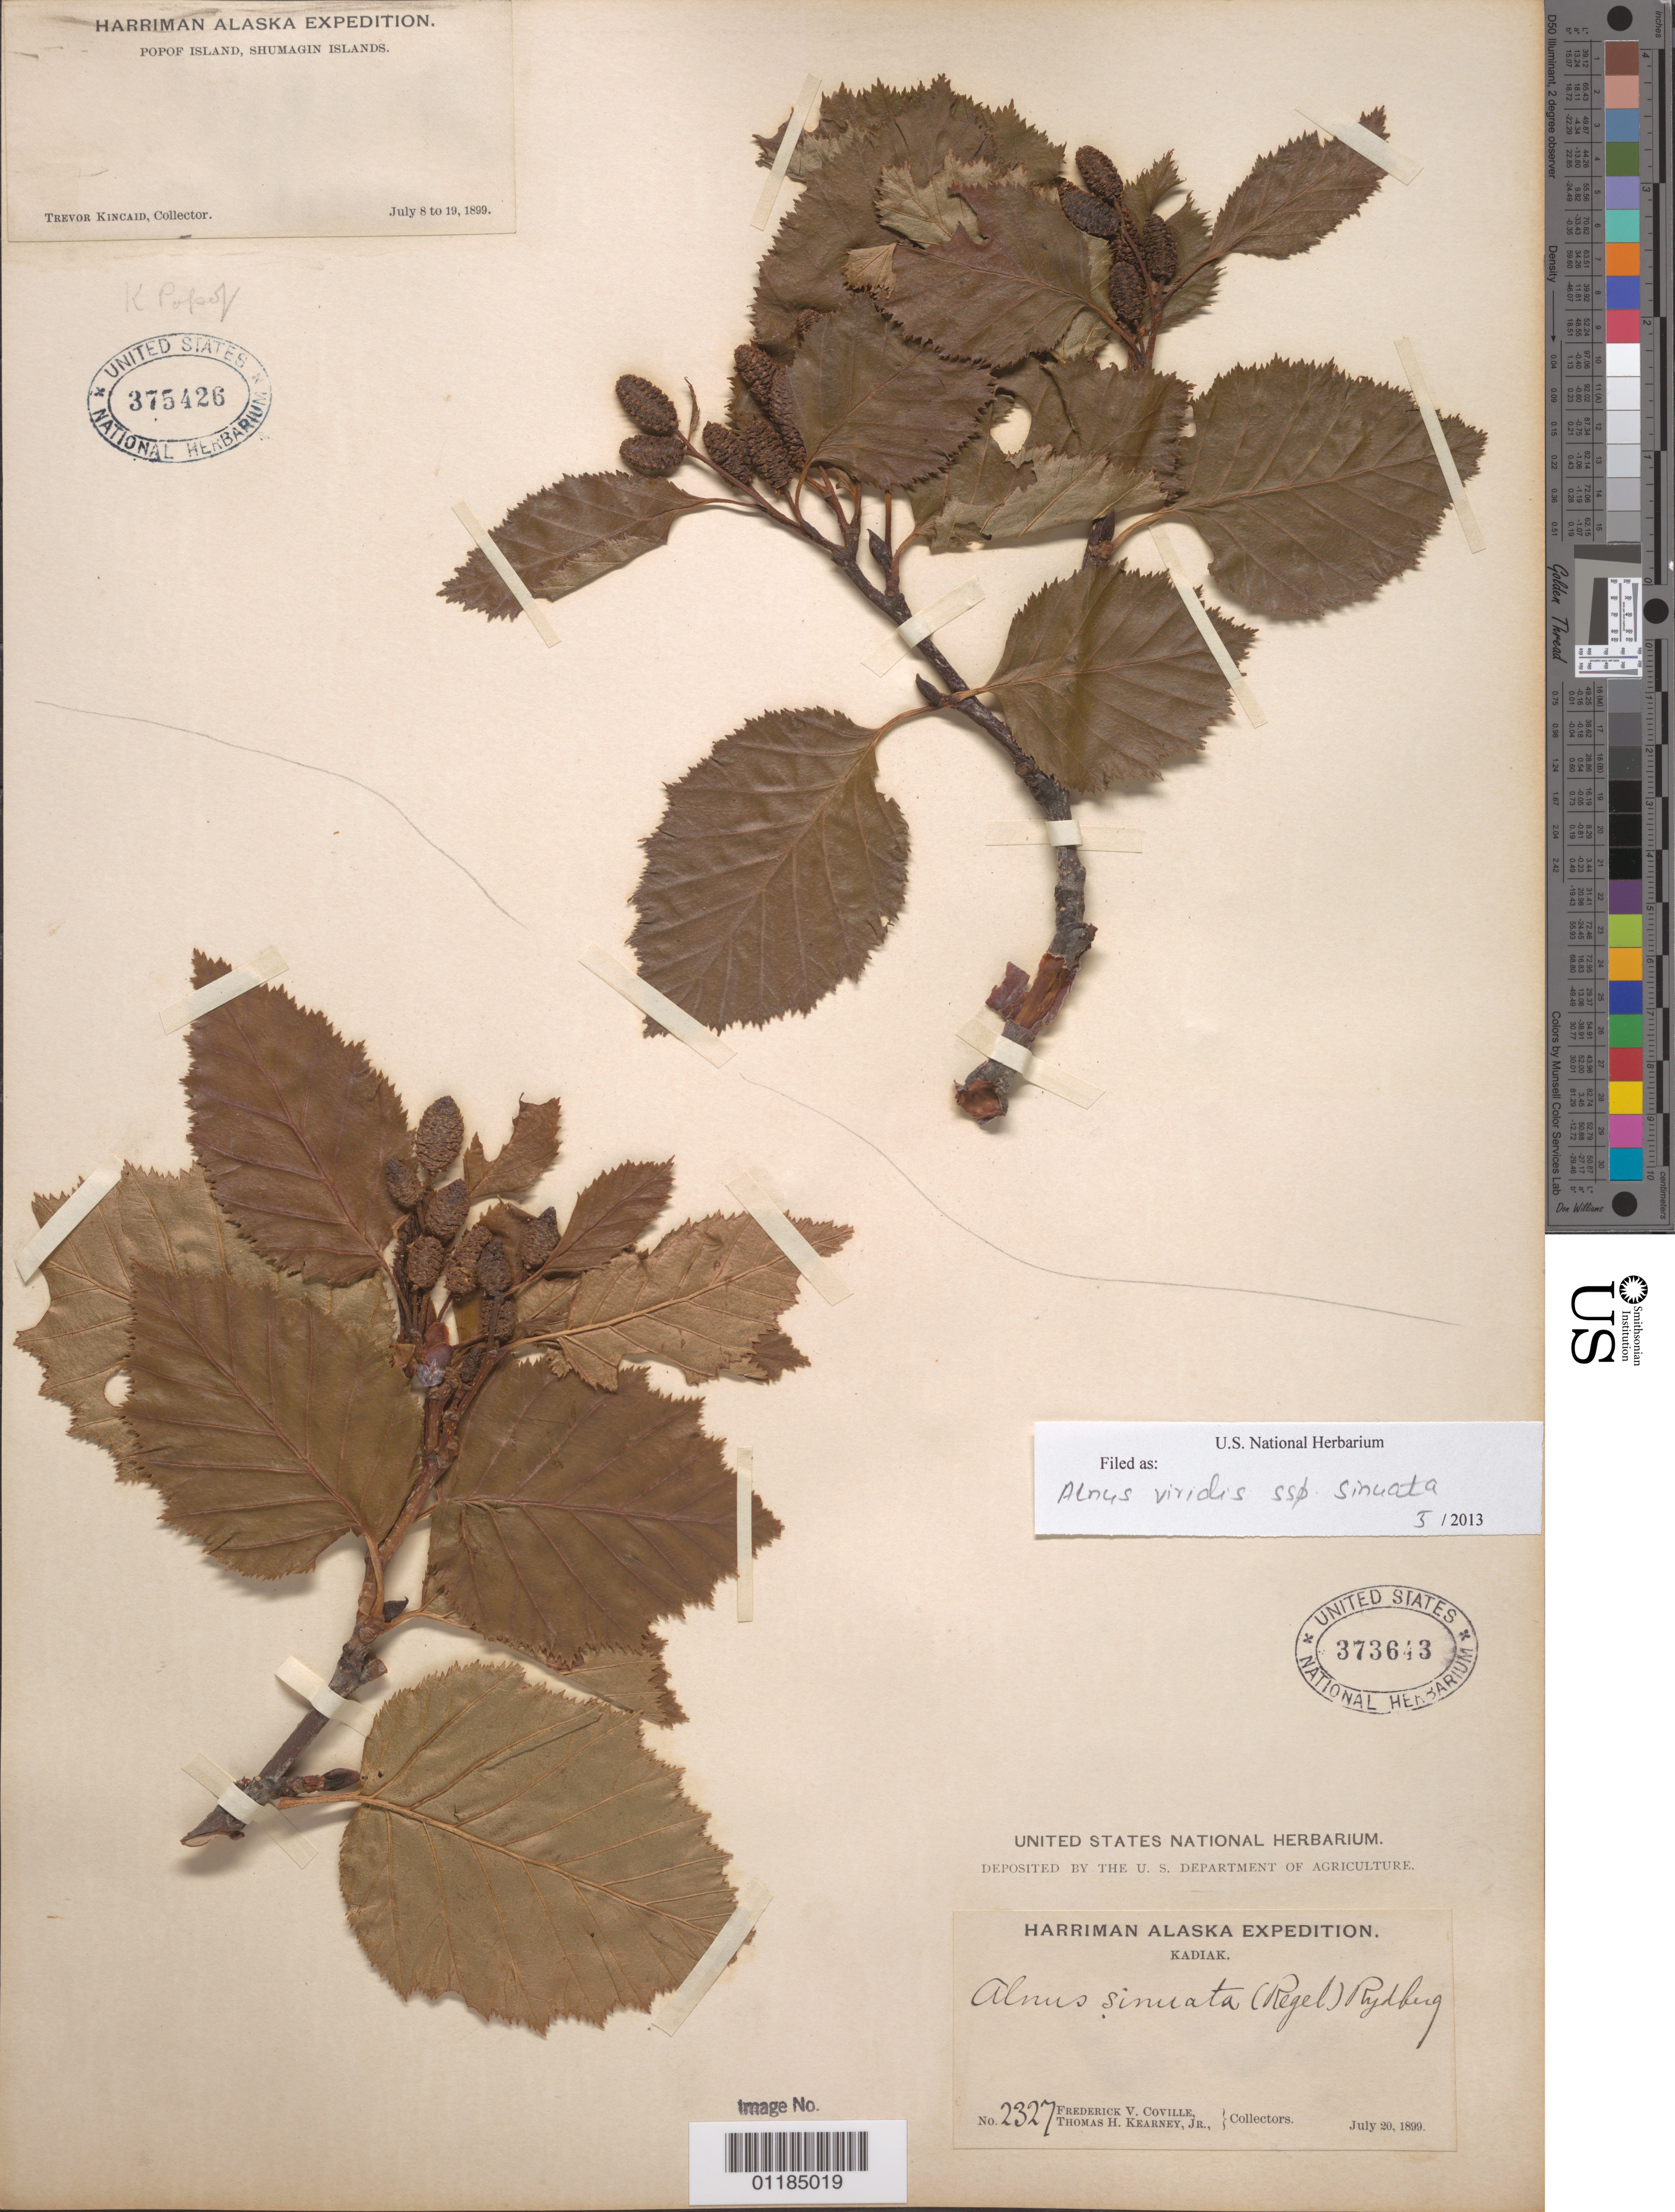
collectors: T. C. Kincaid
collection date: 1899-07-08/1899-07-19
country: United States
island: Popof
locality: Popof Island, Shumagin Islands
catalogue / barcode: US 375426